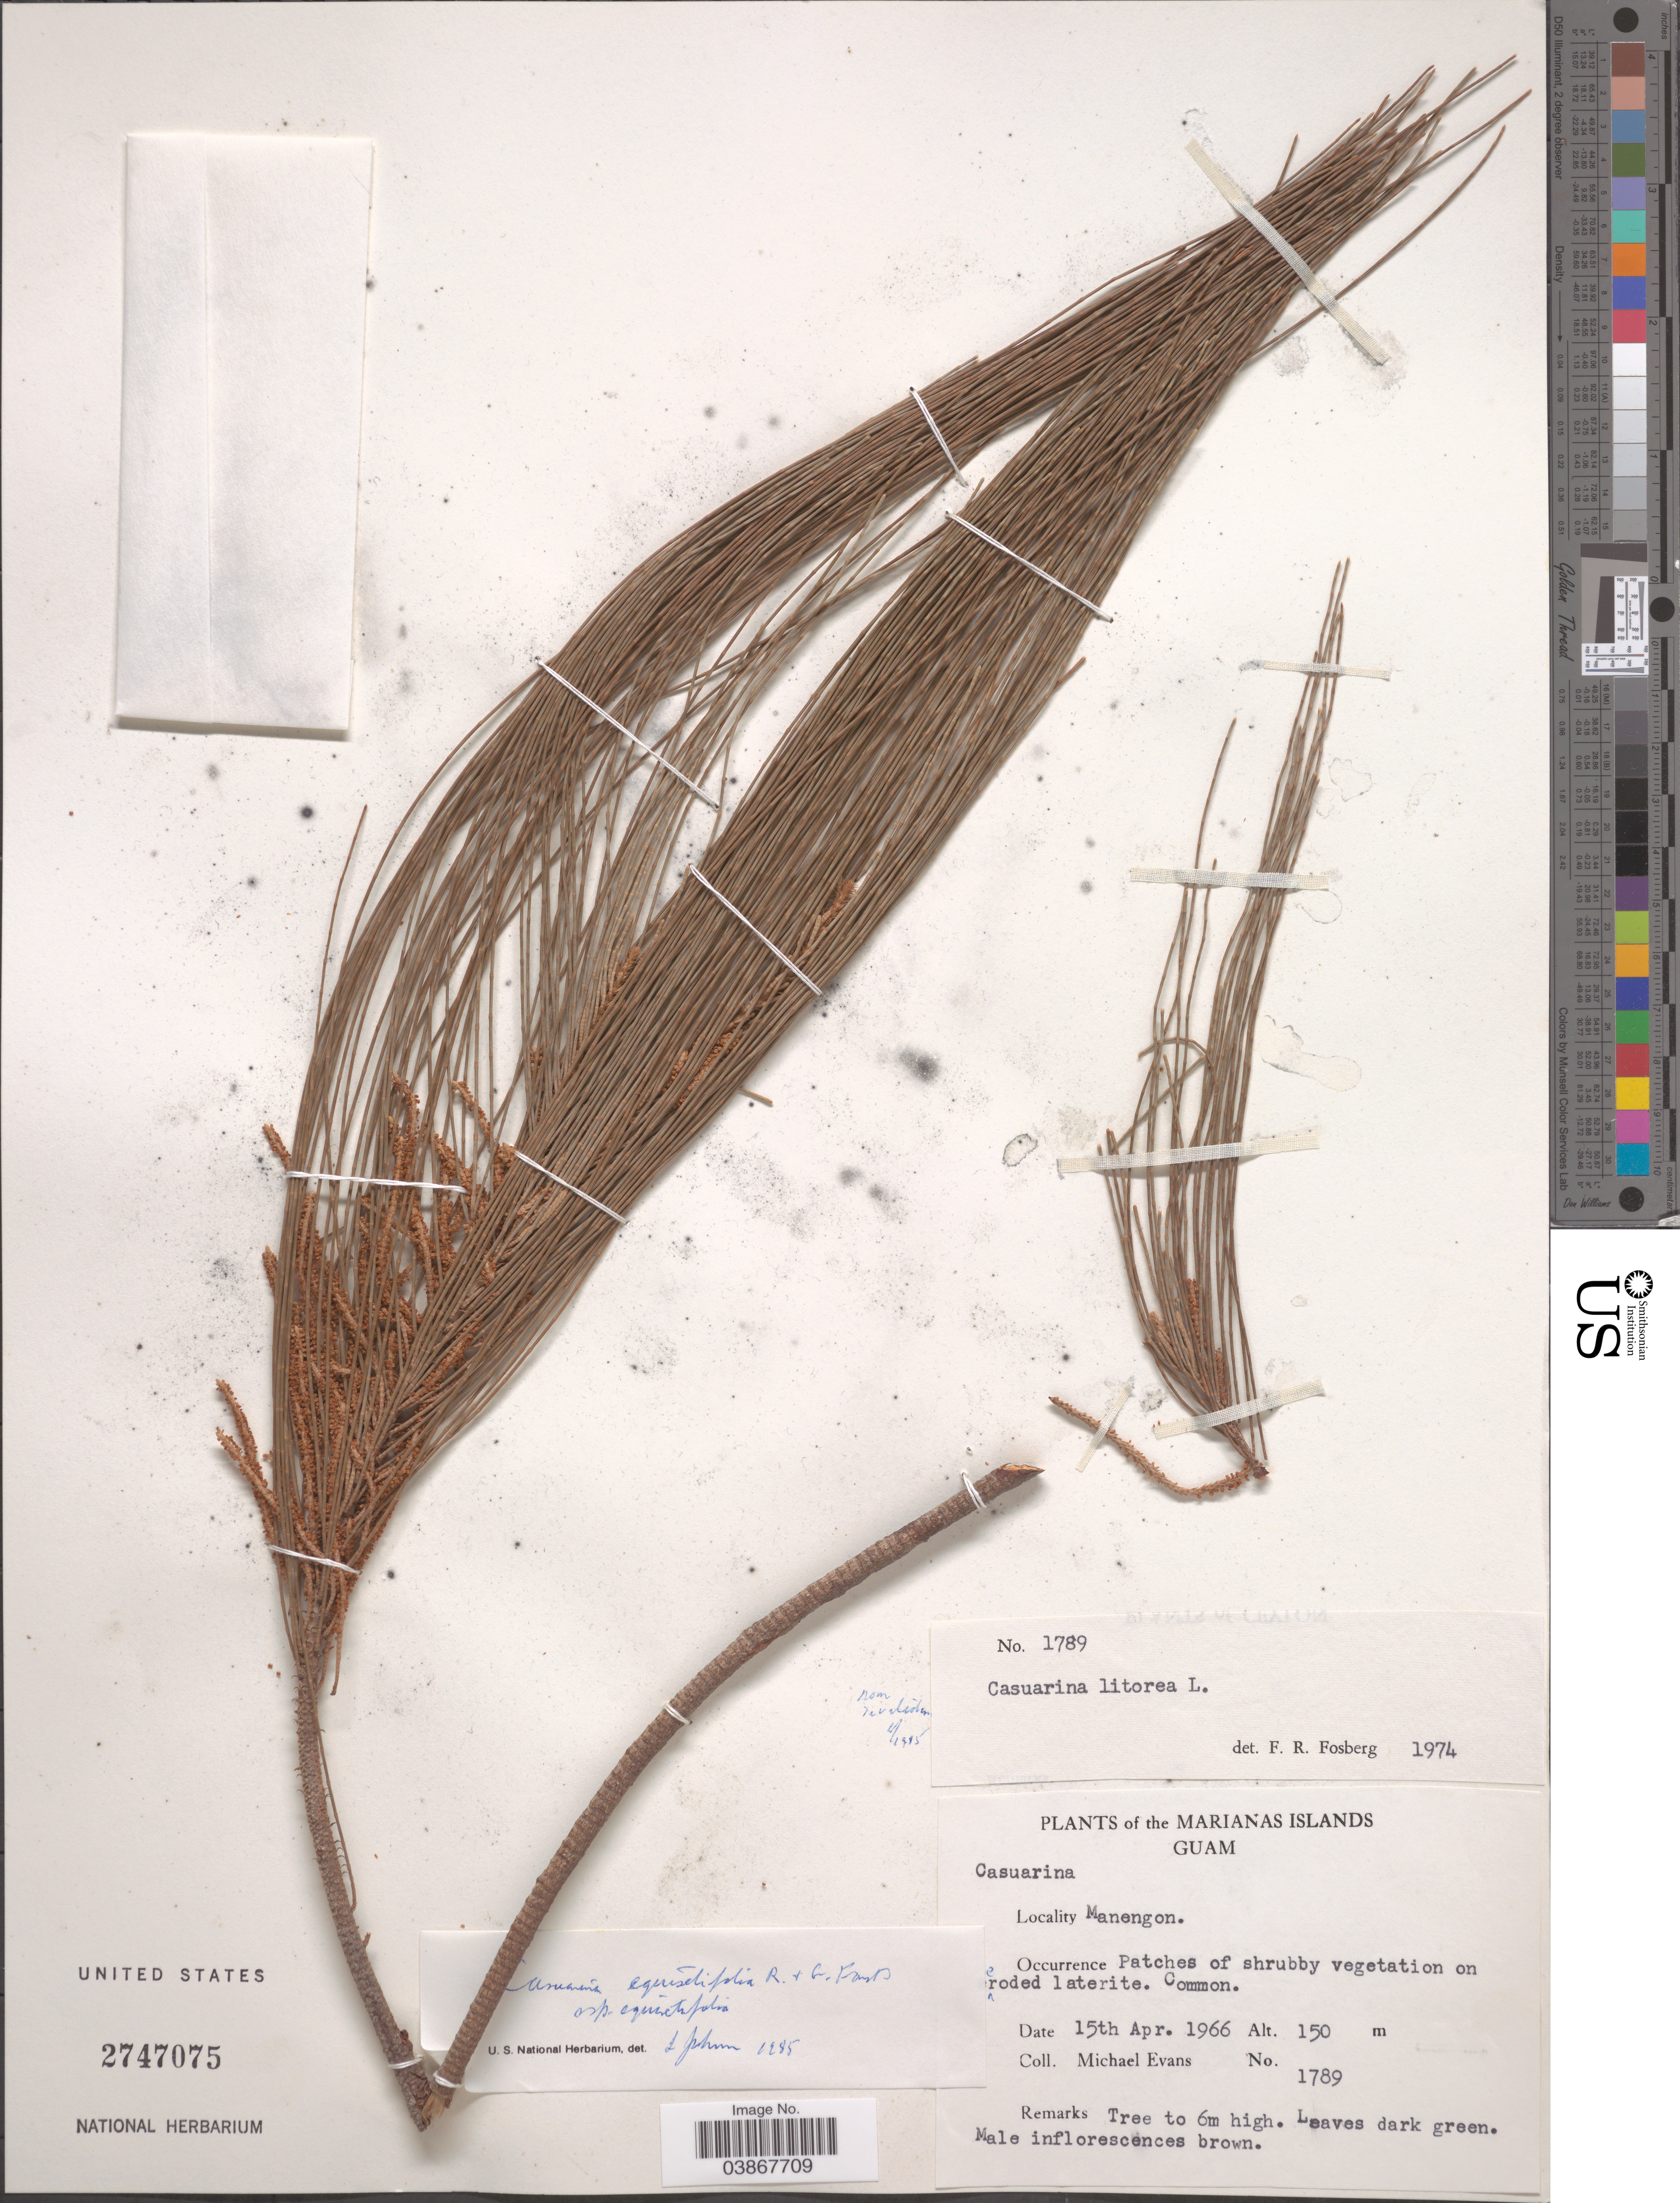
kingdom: Plantae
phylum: Tracheophyta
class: Magnoliopsida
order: Fagales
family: Casuarinaceae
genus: Casuarina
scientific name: Casuarina equisetifolia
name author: L.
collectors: M. Evans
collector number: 1789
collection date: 1966-04-15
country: Guam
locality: Marianas Islands. Manengon.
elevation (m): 150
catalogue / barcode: US 2747075